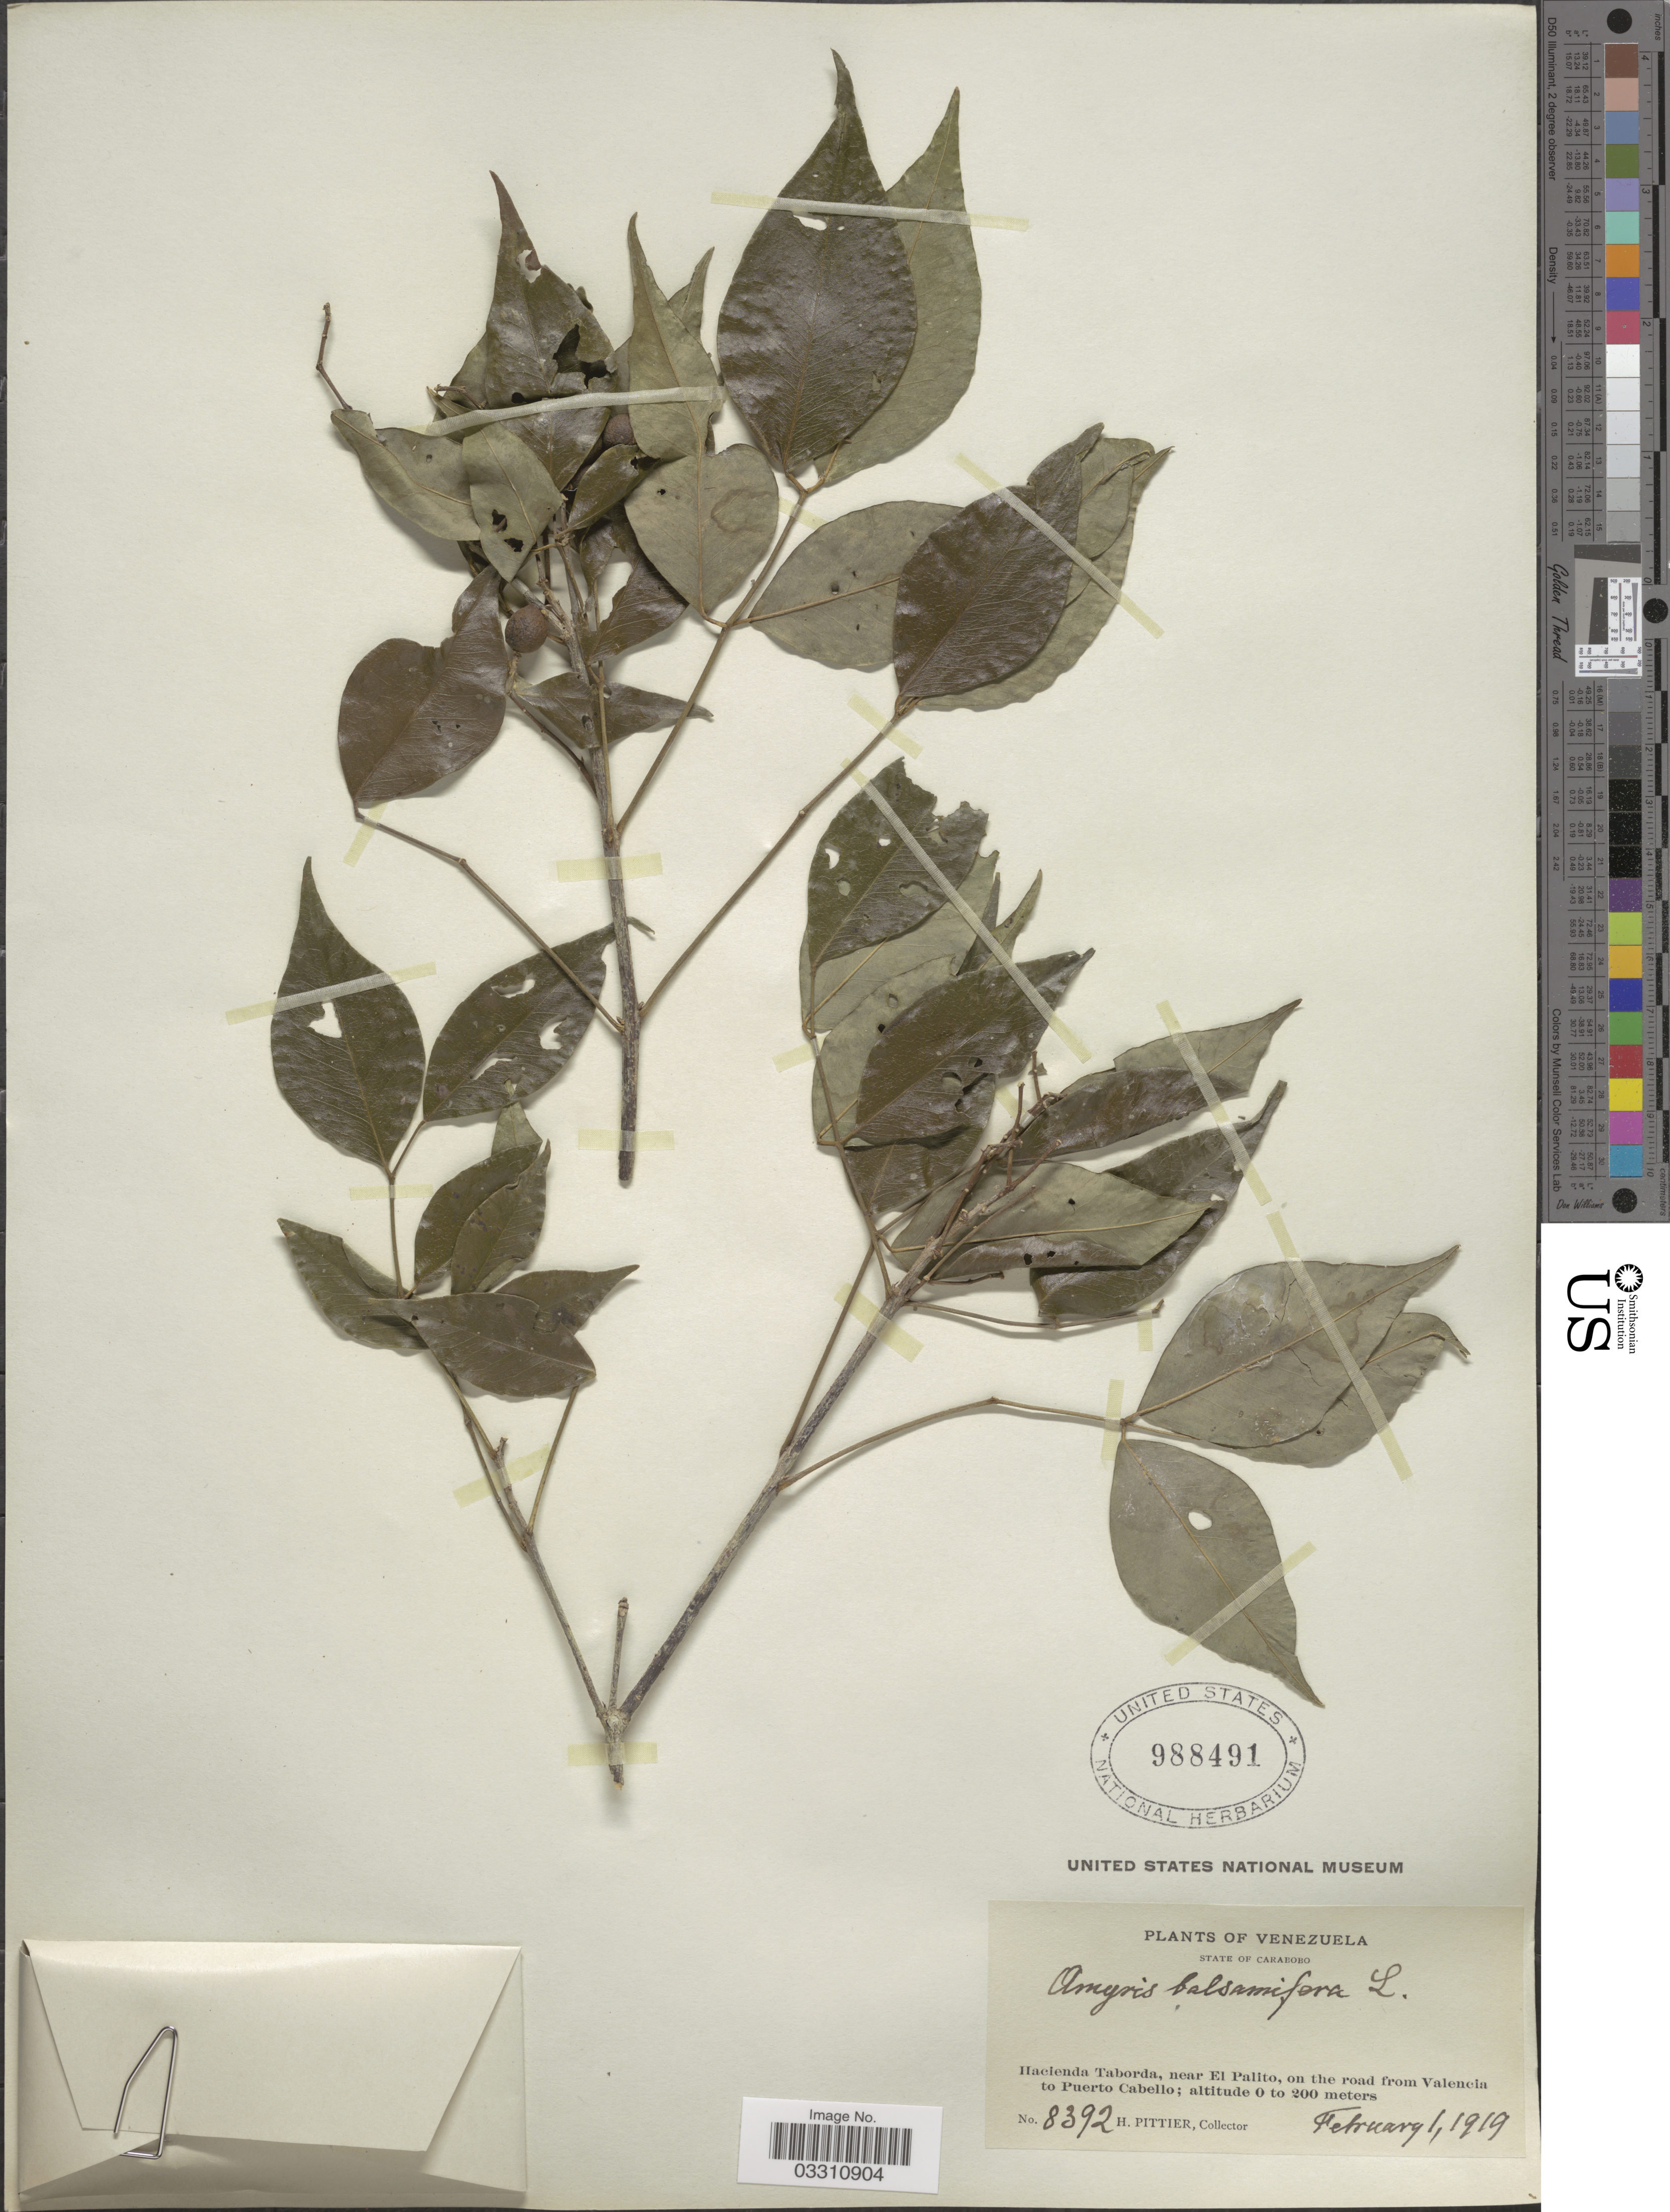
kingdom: Plantae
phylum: Tracheophyta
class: Magnoliopsida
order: Sapindales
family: Rutaceae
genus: Amyris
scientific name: Amyris balsamifera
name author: L.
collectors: H. F. Pittier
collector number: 8392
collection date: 1919-02-01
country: Venezuela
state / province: Carabobo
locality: Hacienda Taborda, near El Palito, on the road from Valencia to Puerto Cabello.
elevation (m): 0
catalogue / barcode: US 988491